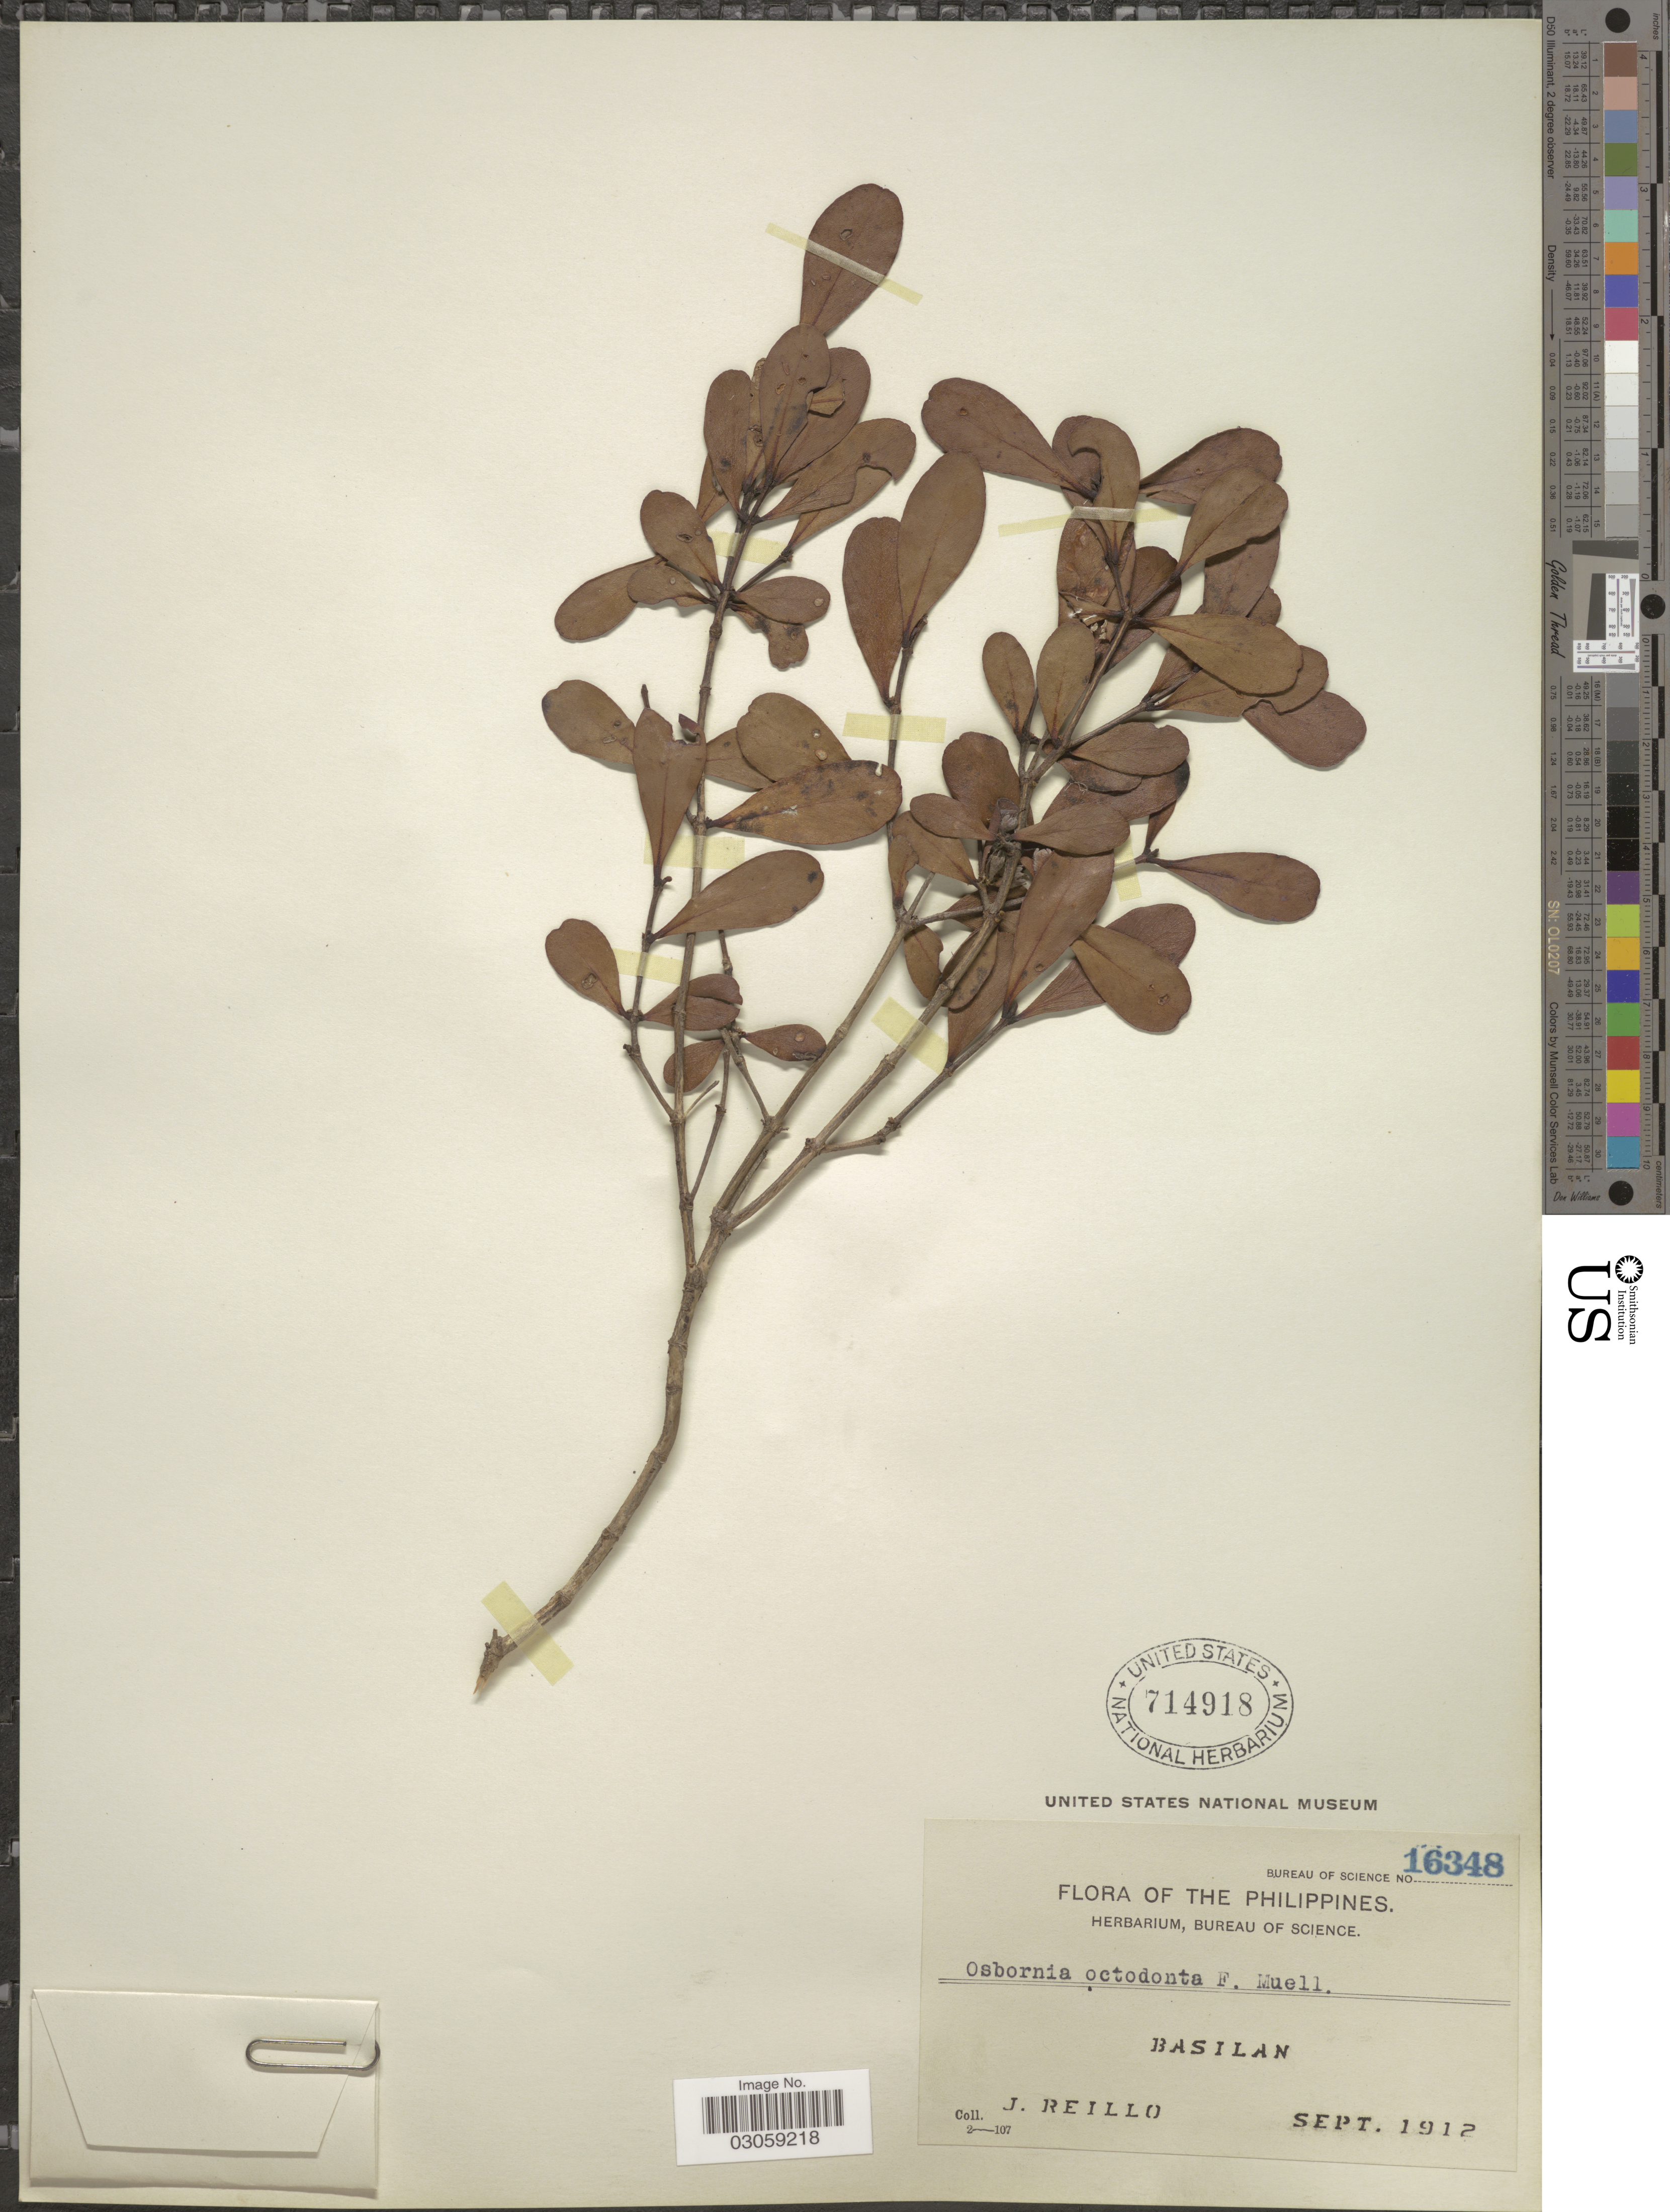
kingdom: Plantae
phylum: Tracheophyta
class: Magnoliopsida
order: Myrtales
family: Myrtaceae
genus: Osbornia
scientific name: Osbornia octodonta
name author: F. Muell.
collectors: J. Reillo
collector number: Bureau of Science 16348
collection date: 1912-09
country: Philippines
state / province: Muslim Mindanao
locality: Basilan.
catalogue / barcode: US 714918